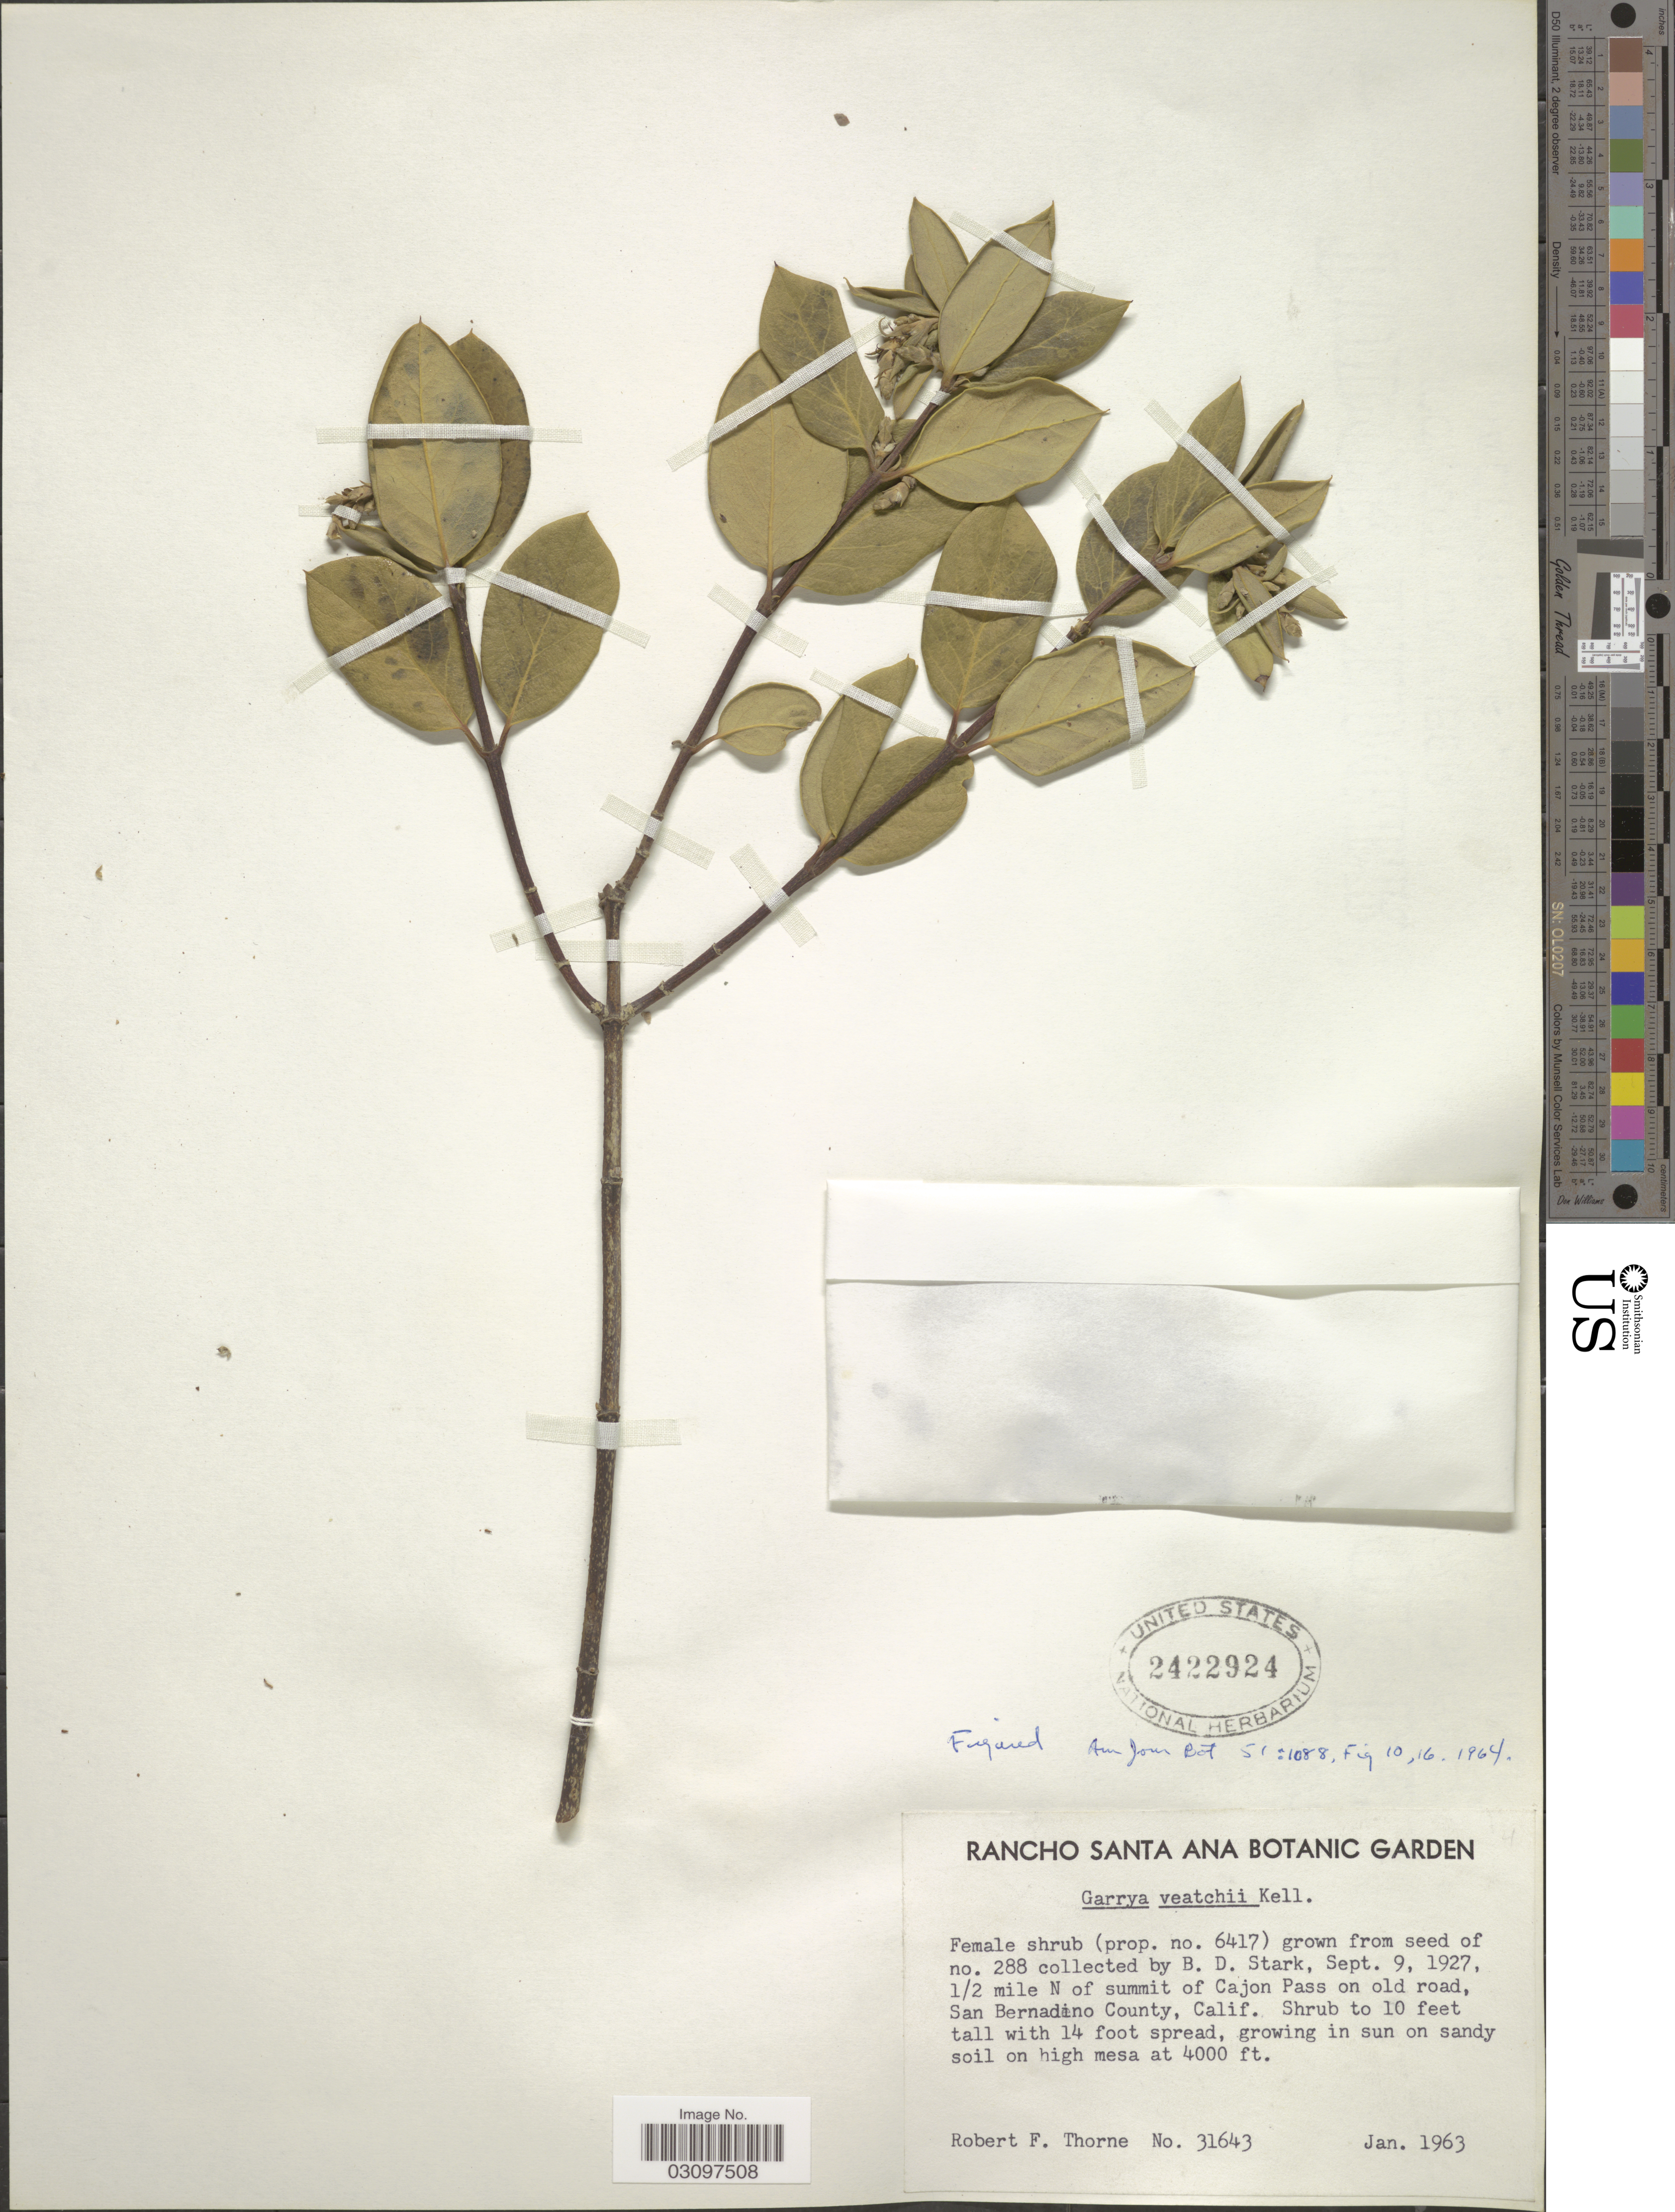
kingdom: Plantae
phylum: Tracheophyta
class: Magnoliopsida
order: Garryales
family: Garryaceae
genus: Garrya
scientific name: Garrya veatchii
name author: Kellogg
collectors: R. F. Thorne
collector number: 31643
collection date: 1963-01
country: United States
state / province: California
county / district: Orange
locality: Rancho Santa Ana Botanic Garden.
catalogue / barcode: US 2422924